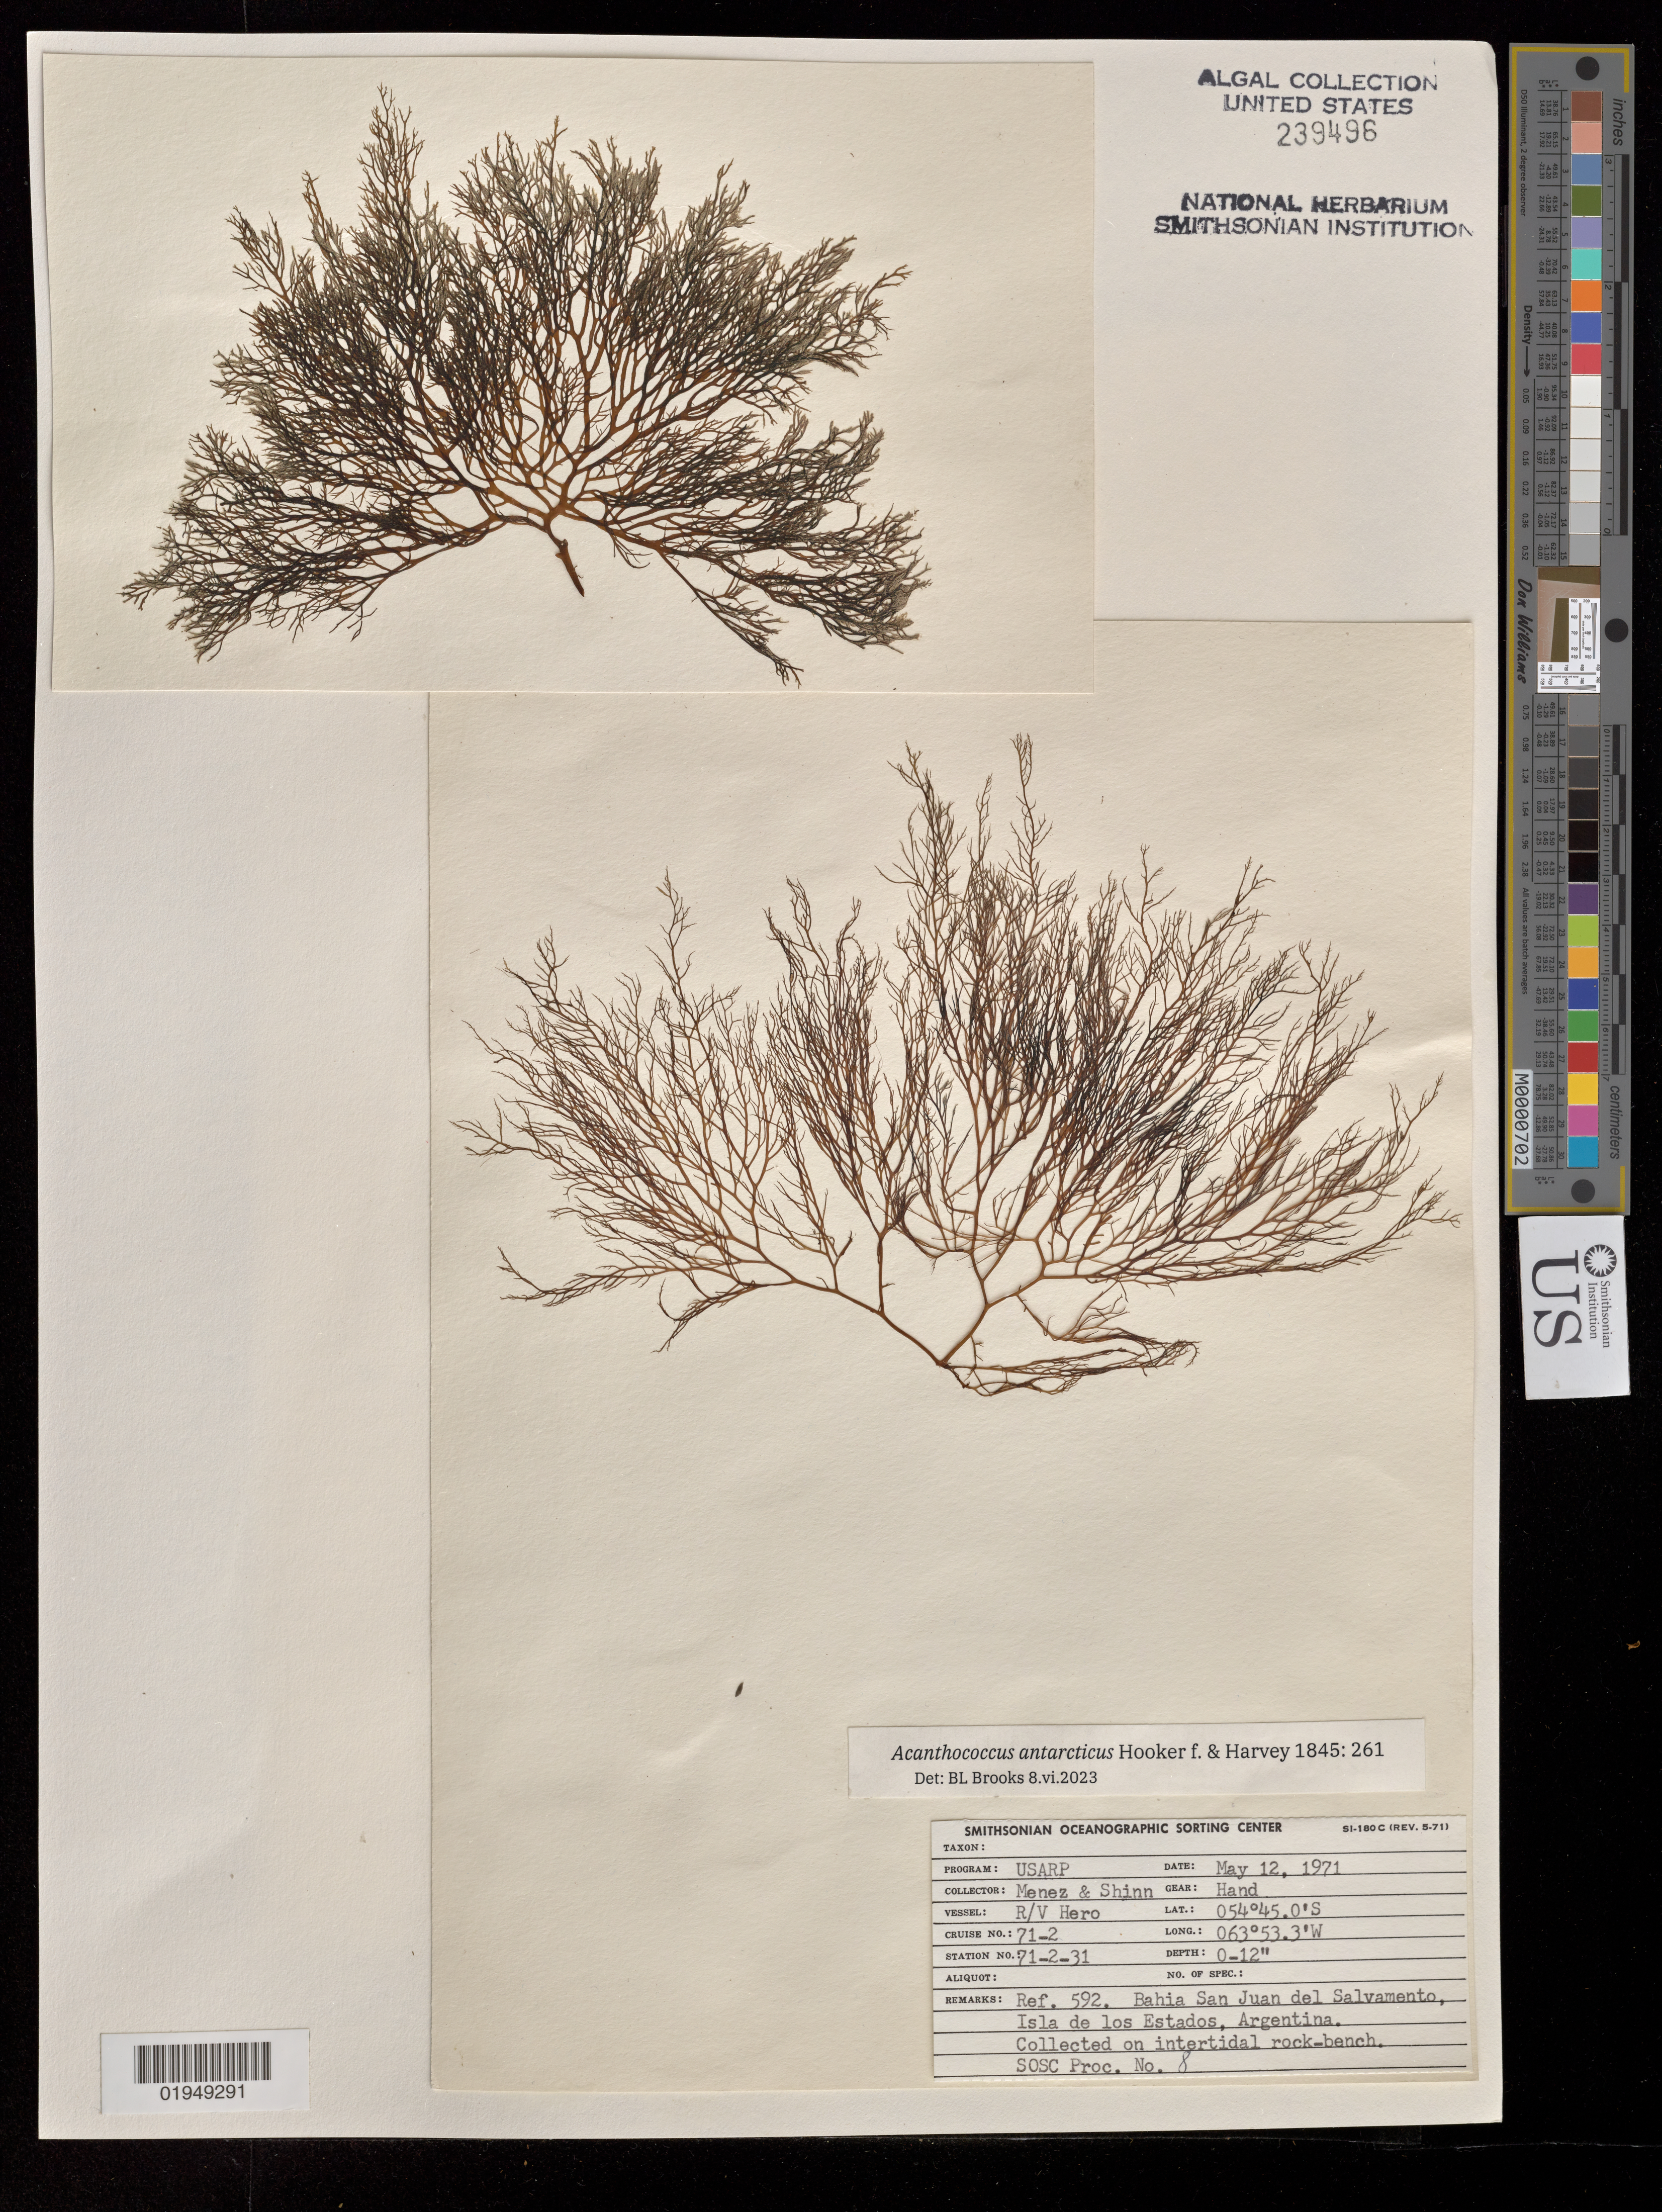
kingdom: Plantae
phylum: Rhodophyta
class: Florideophyceae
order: Gigartinales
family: Cystocloniaceae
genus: Acanthococcus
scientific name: Acanthococcus antarcticus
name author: Hook. f. & Harv.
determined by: Brooks, B. L., (BOT), Smithsonian Institution - National Museum of Natural History (UNITED STATES)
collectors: Meñez & -. Shinn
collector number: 8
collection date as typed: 12 May 1971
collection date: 1971-05-12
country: Argentina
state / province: Tierra del Fuego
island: Isla de los Estados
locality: Bahia San Juan del Salvamento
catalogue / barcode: US 239496